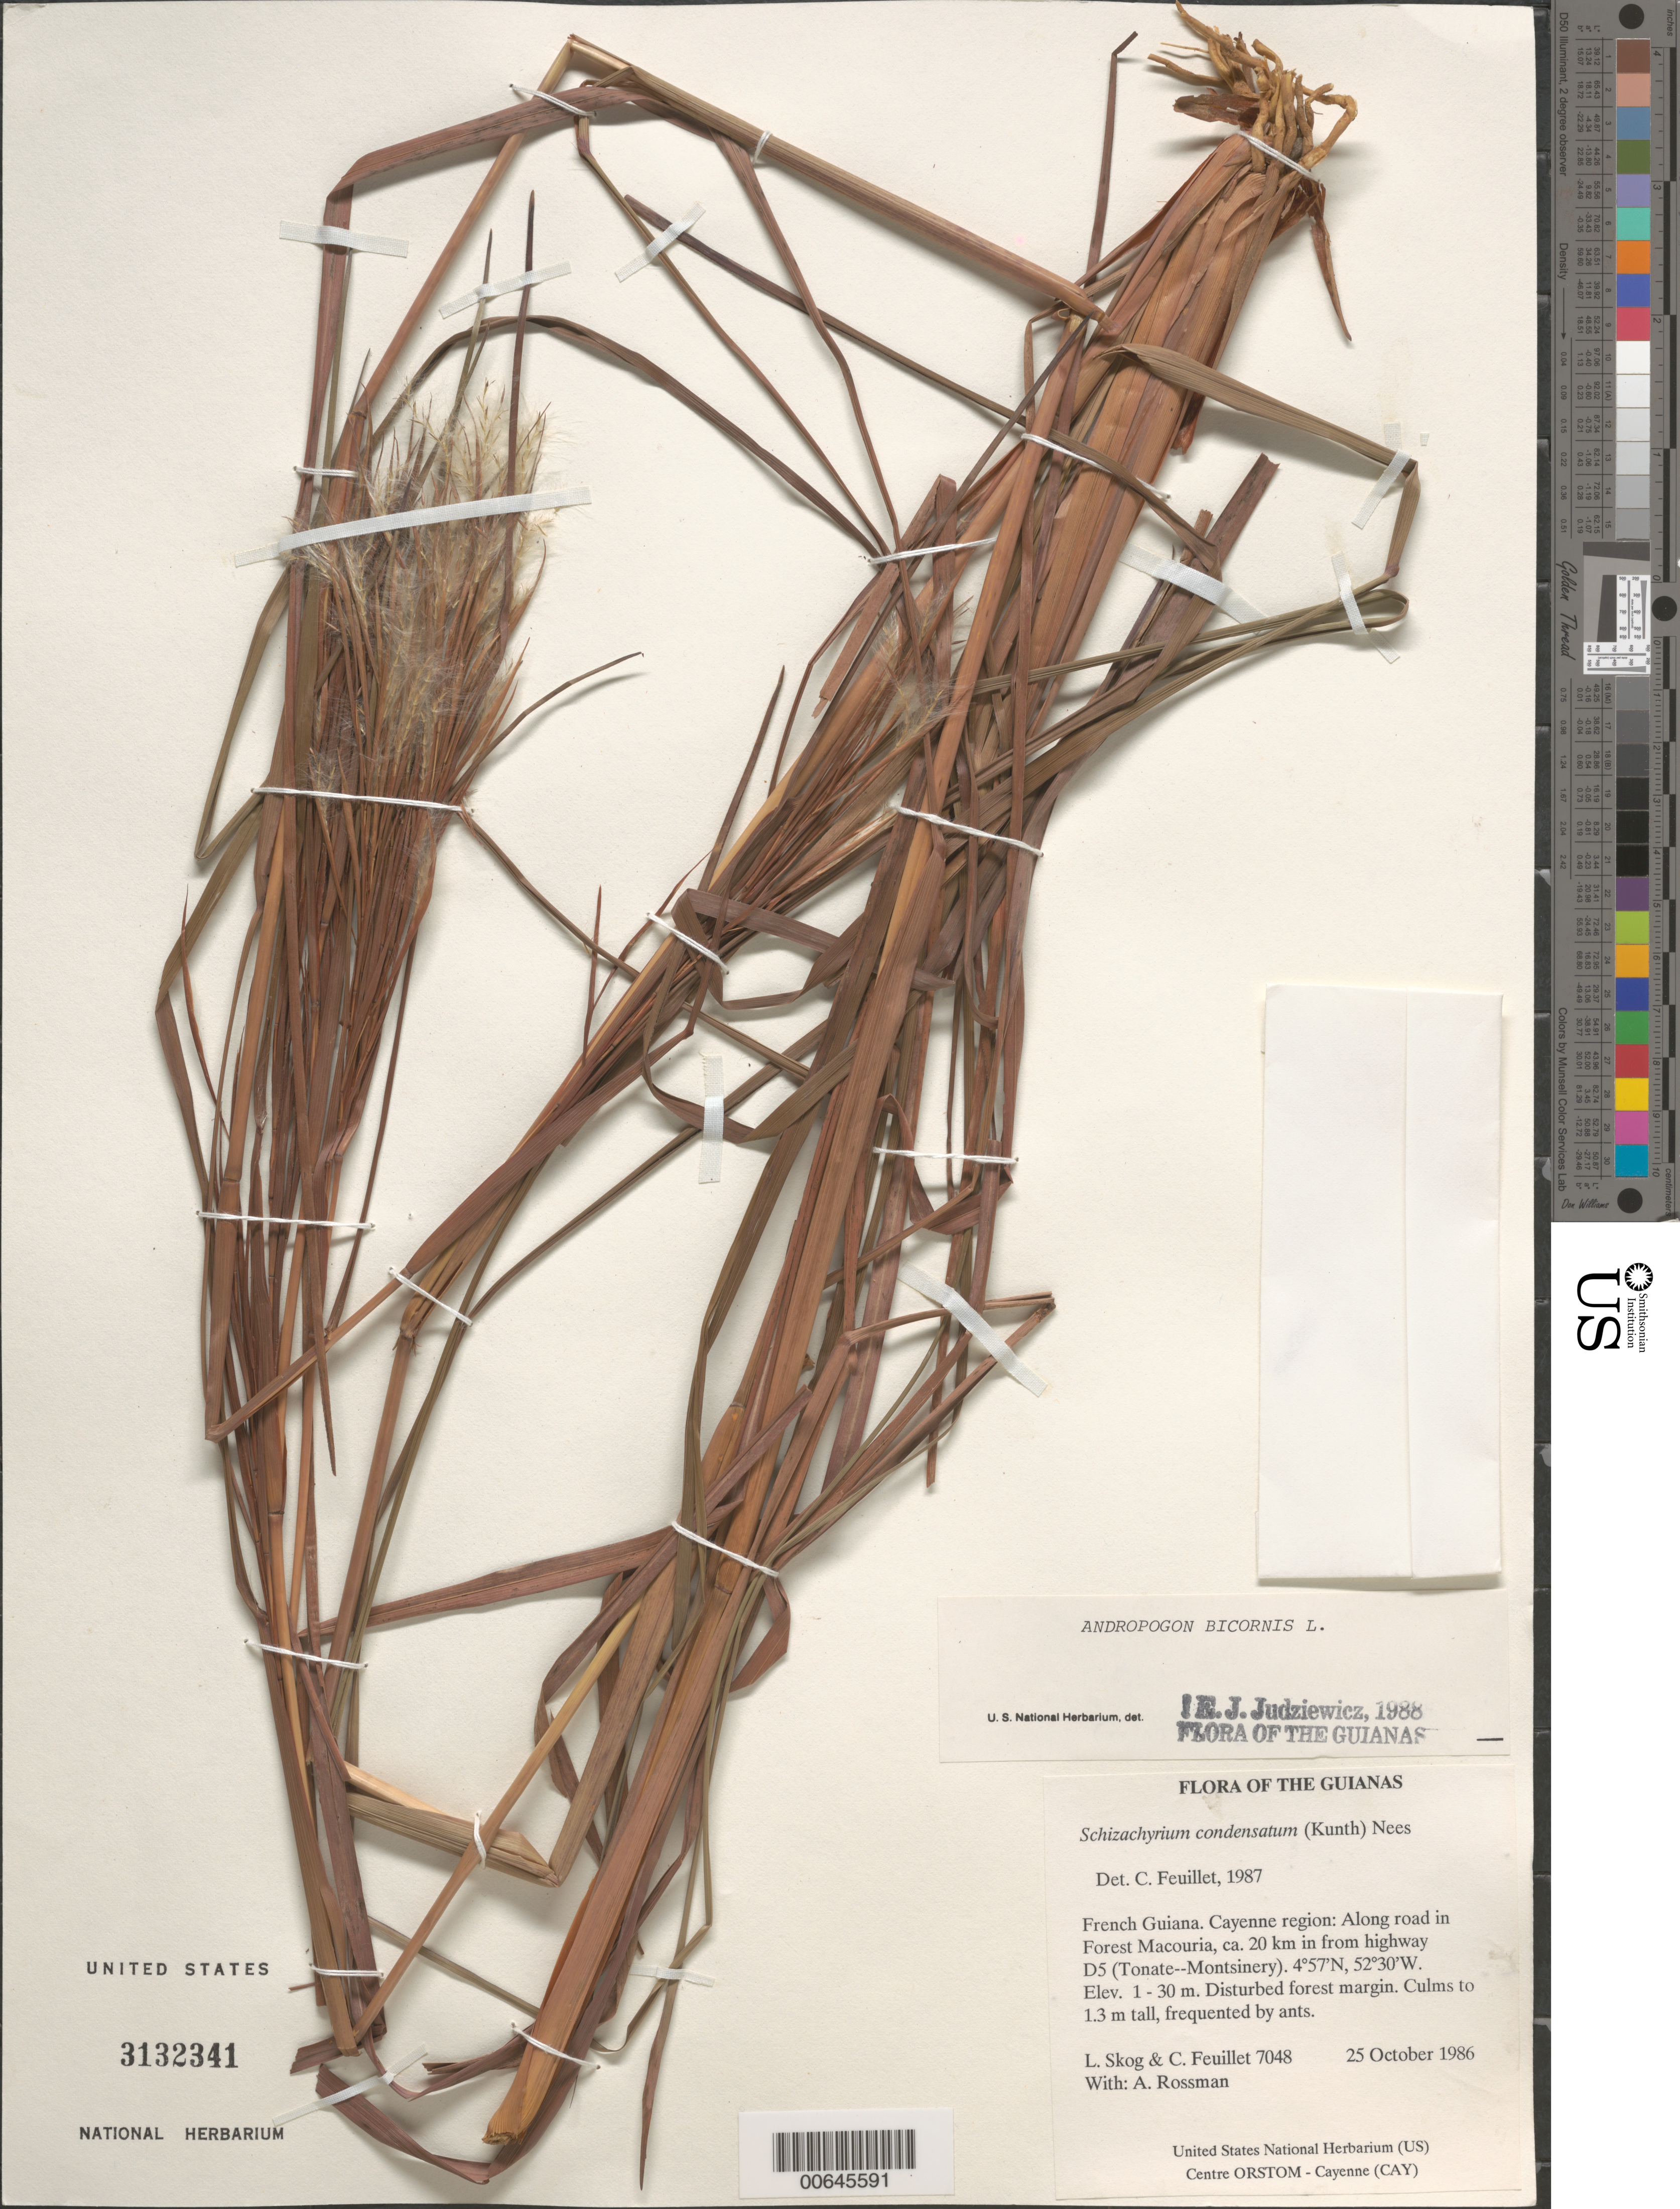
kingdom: Plantae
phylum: Tracheophyta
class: Liliopsida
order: Poales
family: Poaceae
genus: Schizachyrium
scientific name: Schizachyrium condensatum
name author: (Kunth) Nees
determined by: Feuillet, C.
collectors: L. E. Skog, C. Feuillet & A. Rossman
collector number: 7048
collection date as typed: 25 October 1986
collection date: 1986-10-25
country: French Guiana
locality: Cayenne. Along road in Forest Macouria, ca. 20 km in from highway D5 (Tonate--Montsinery)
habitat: Disturbed forest margin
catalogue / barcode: US 3132341